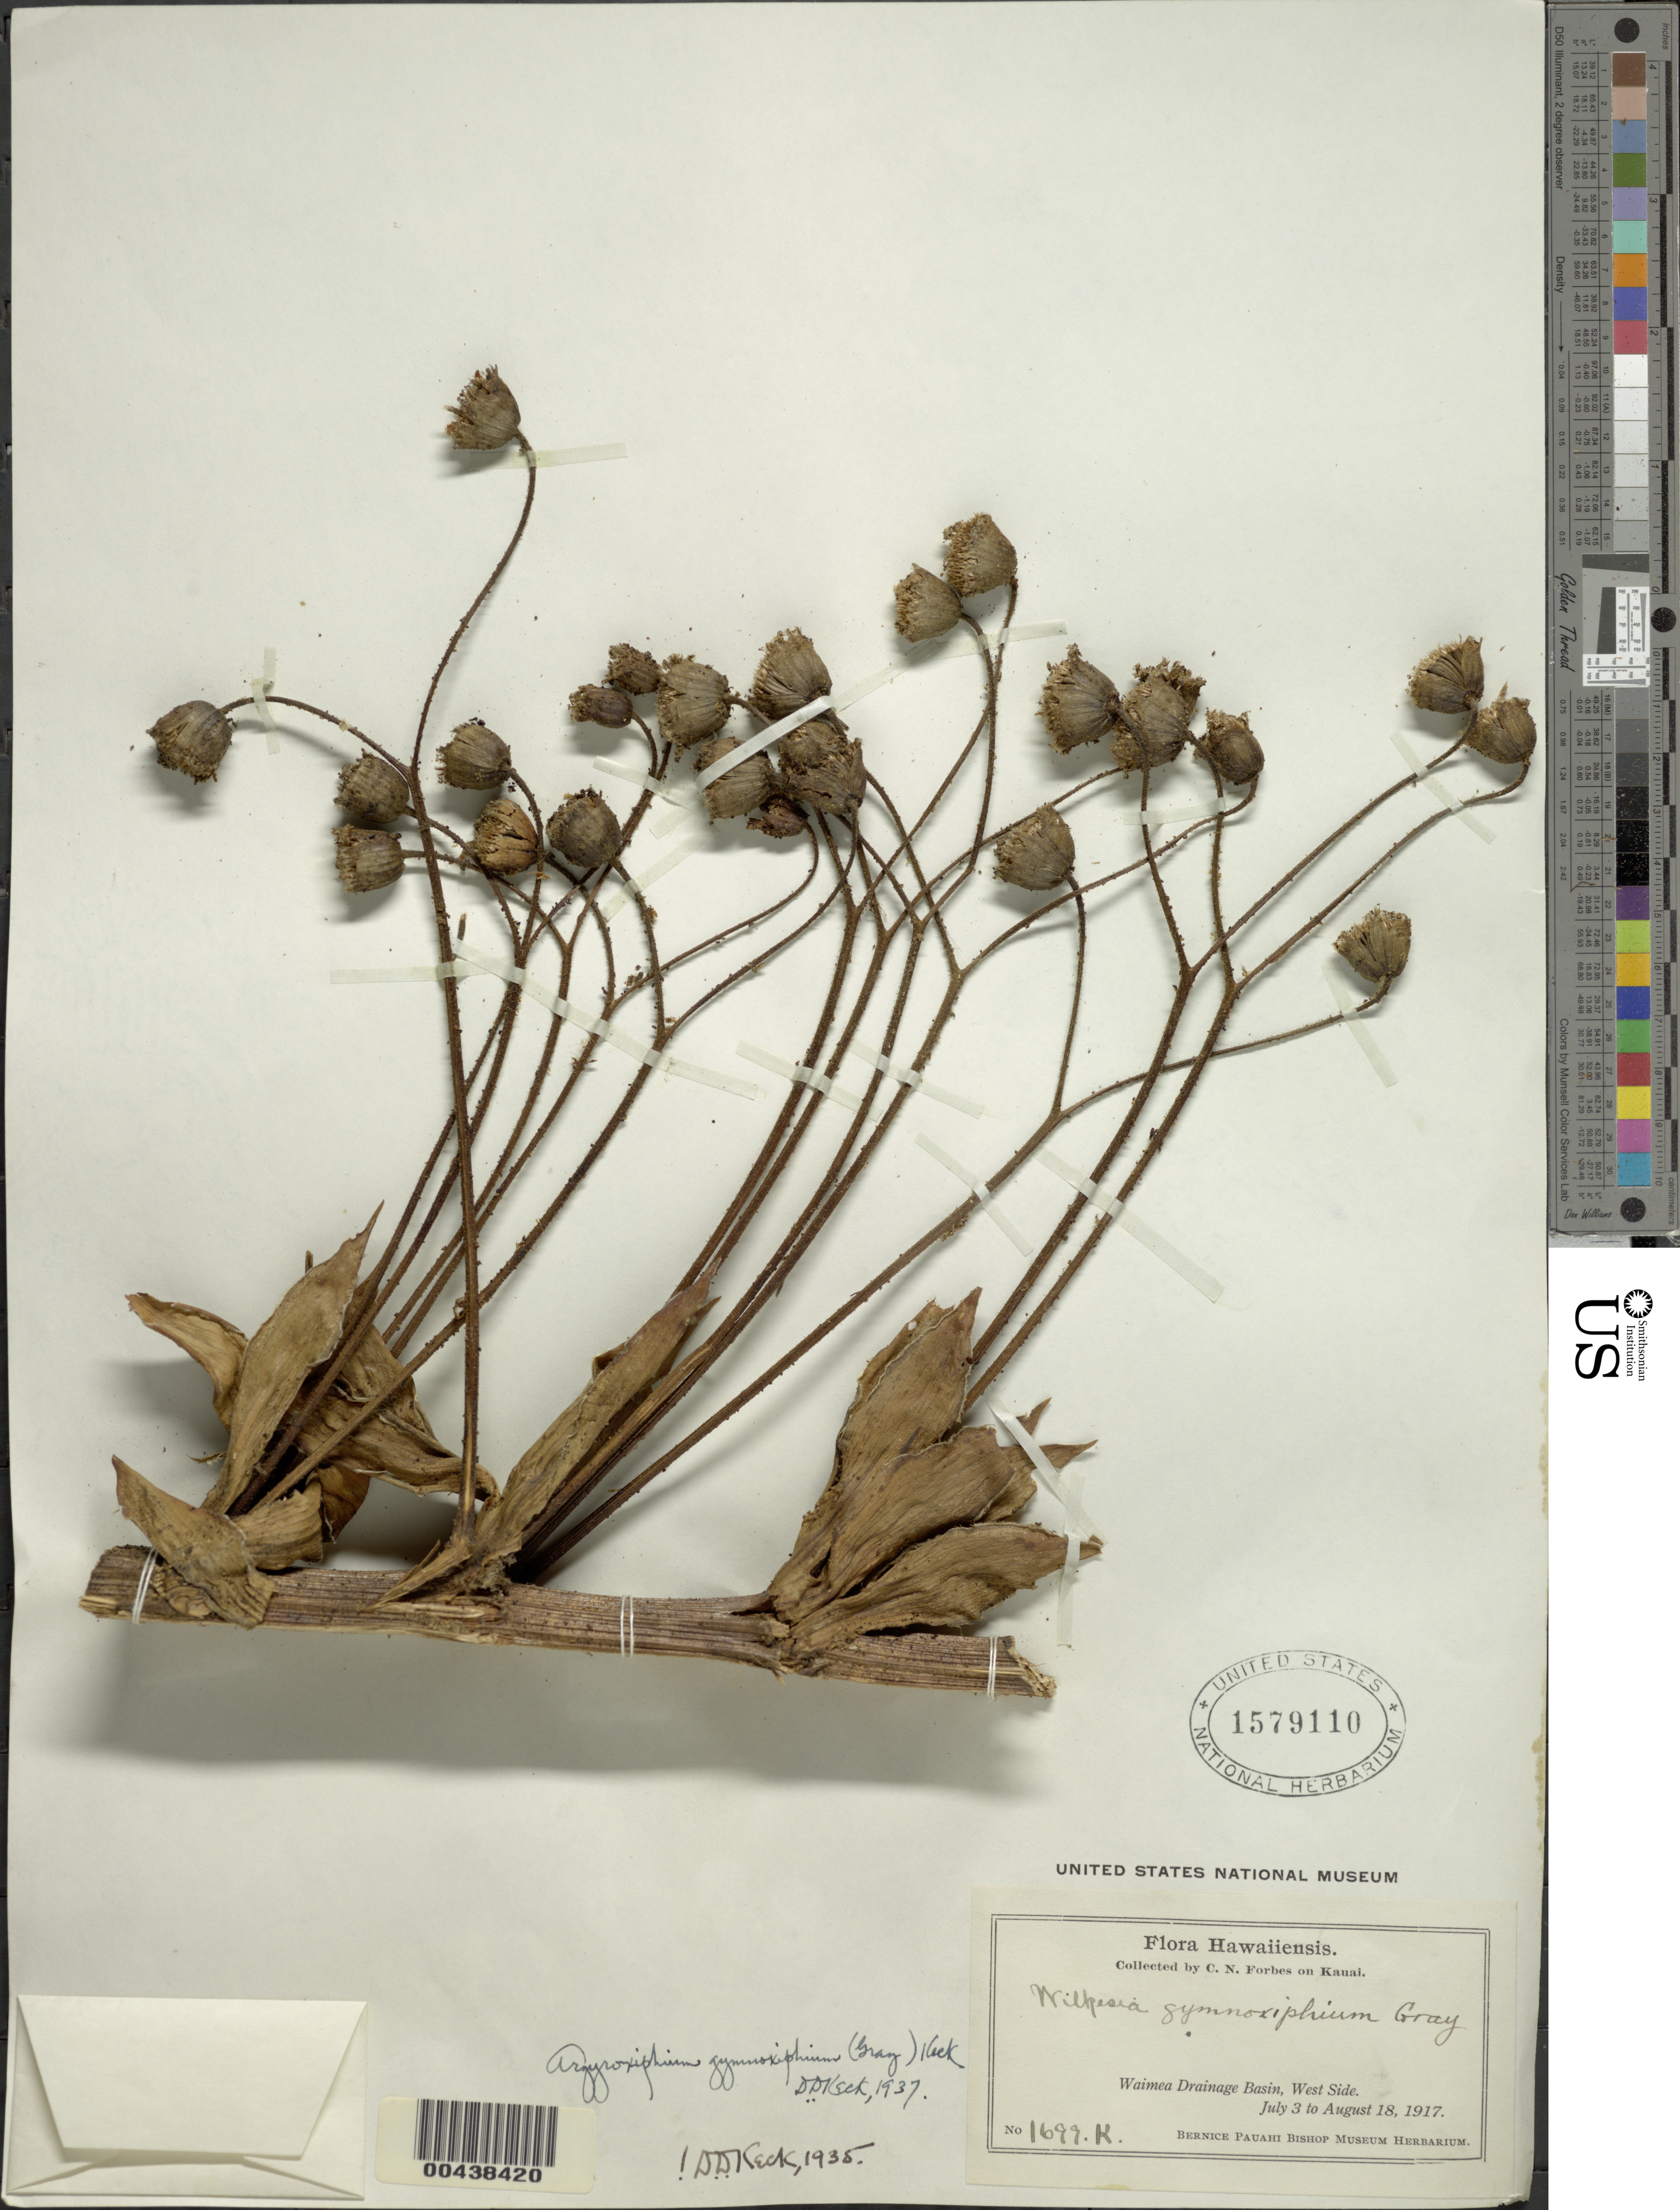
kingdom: Plantae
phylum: Tracheophyta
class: Magnoliopsida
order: Asterales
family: Asteraceae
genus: Wilkesia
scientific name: Wilkesia gymnoxiphium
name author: A. Gray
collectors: C. N. Forbes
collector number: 1699.K.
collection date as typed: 3 Jul 1917 to 18 Aug 1917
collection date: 1917-07-03/1917-08-18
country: United States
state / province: Hawaii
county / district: Kauai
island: Kaua'i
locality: Waimea Drainage Basin, W side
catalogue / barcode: US 1579110